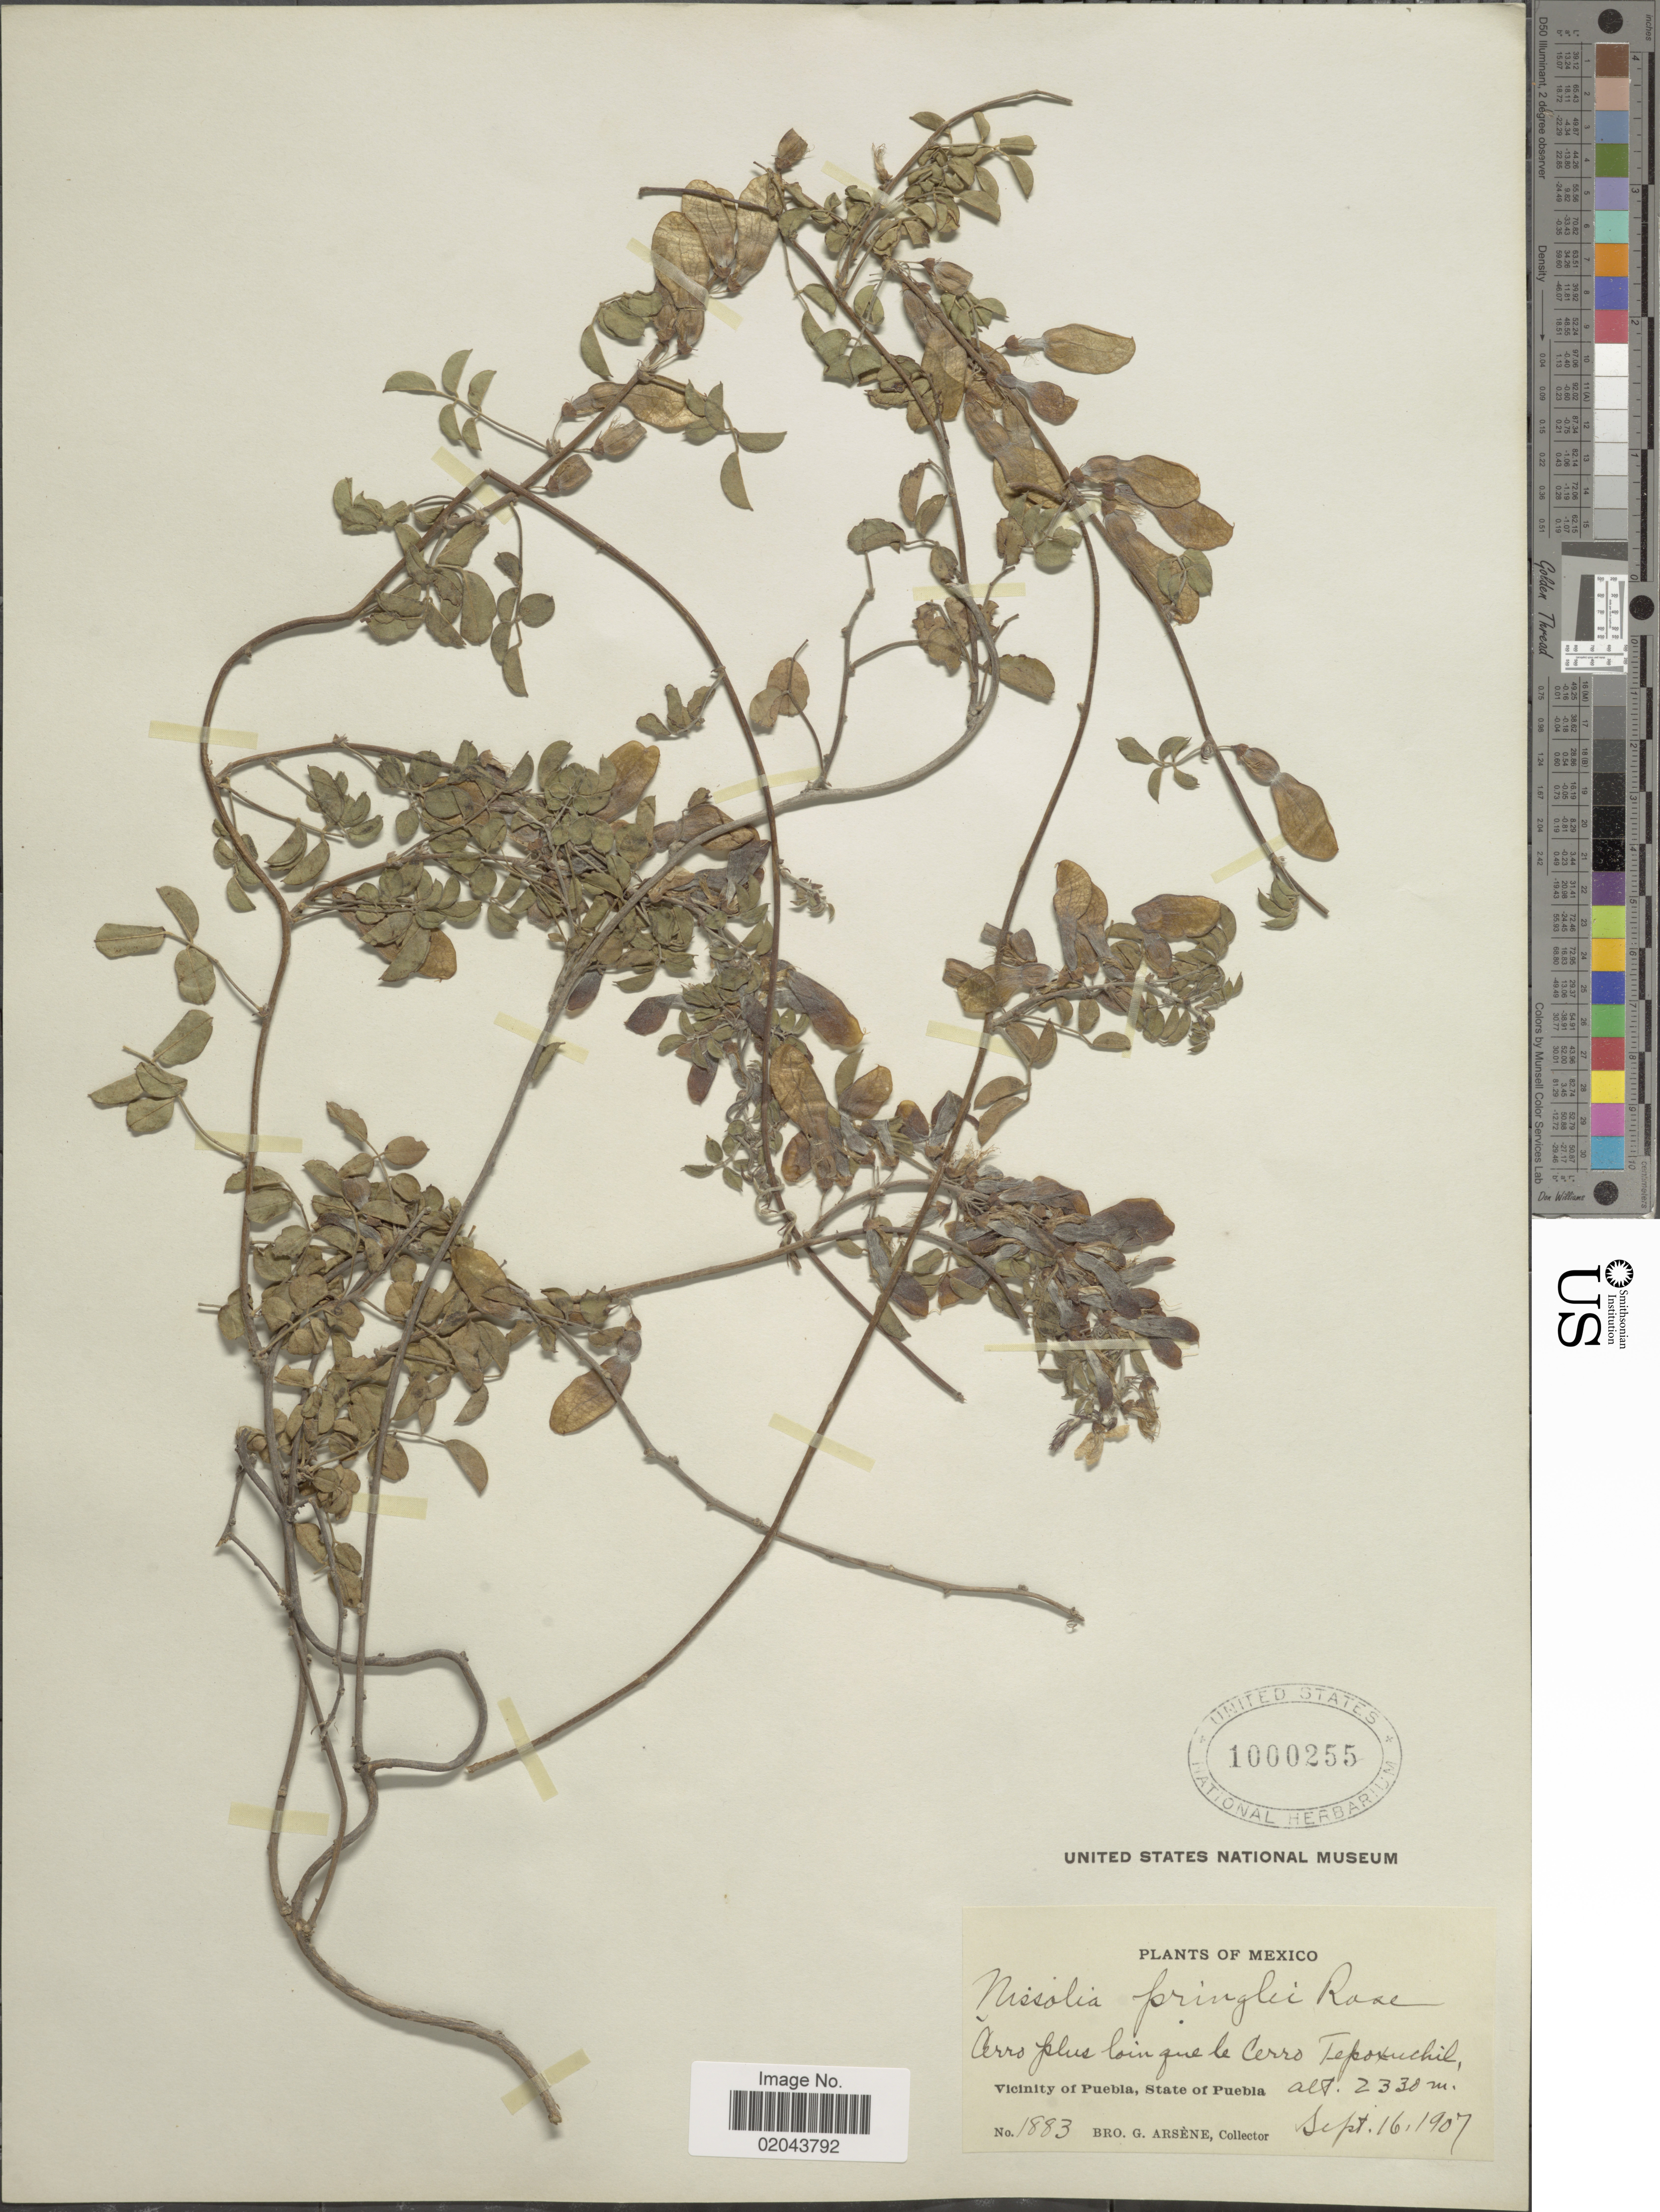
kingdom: Plantae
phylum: Tracheophyta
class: Magnoliopsida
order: Fabales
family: Fabaceae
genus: Nissolia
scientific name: Nissolia pringlei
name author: Rose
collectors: Bro. G. Arsène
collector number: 1883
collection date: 1907-09-16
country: Mexico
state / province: Puebla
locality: Cerro plus loin que le Cerro Tepoxuchil, vicinity of Puebla.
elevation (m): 2338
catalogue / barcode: US 1000255